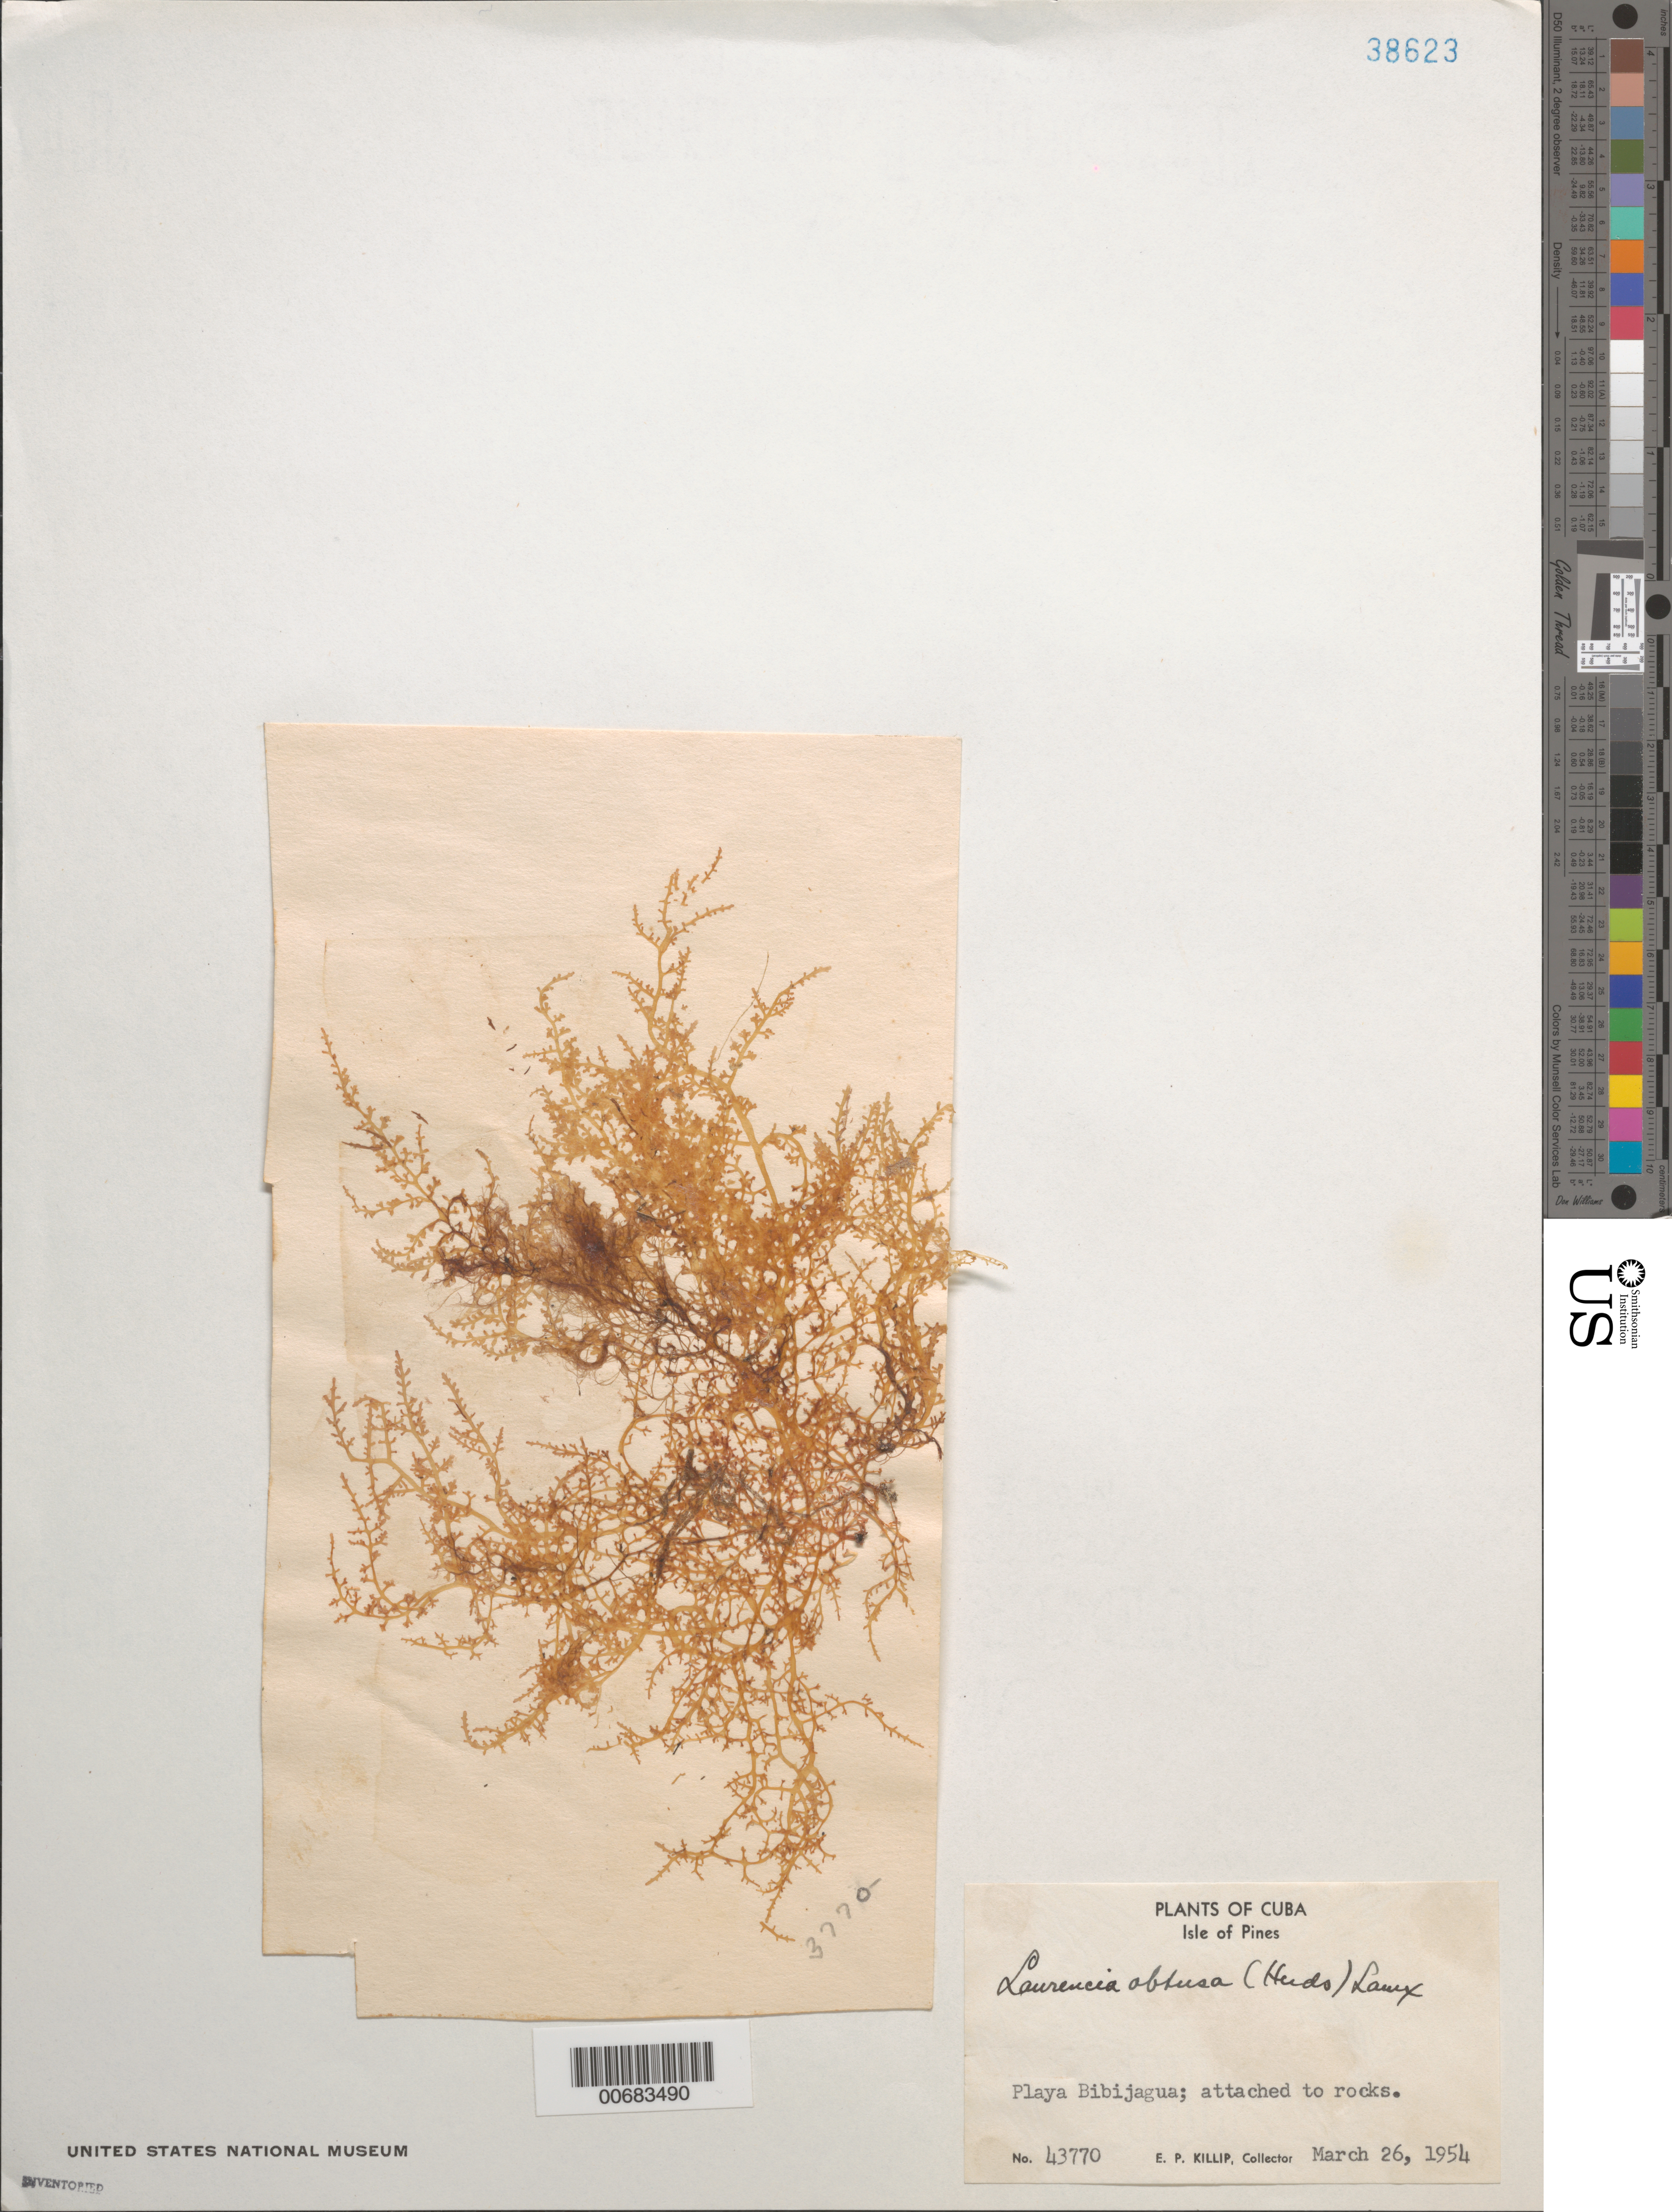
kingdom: Plantae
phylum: Rhodophyta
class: Florideophyceae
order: Ceramiales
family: Rhodomelaceae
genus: Laurencia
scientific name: Laurencia obtusa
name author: (Huds.) J.V.Lamouroux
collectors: E. P. Killip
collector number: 43770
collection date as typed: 26 Mar 1954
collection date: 1954-03-26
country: Cuba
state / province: Isla de la Juventud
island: Isla de la Juventud (Isle of Pines)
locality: Playa Bibijagua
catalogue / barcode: US 38623